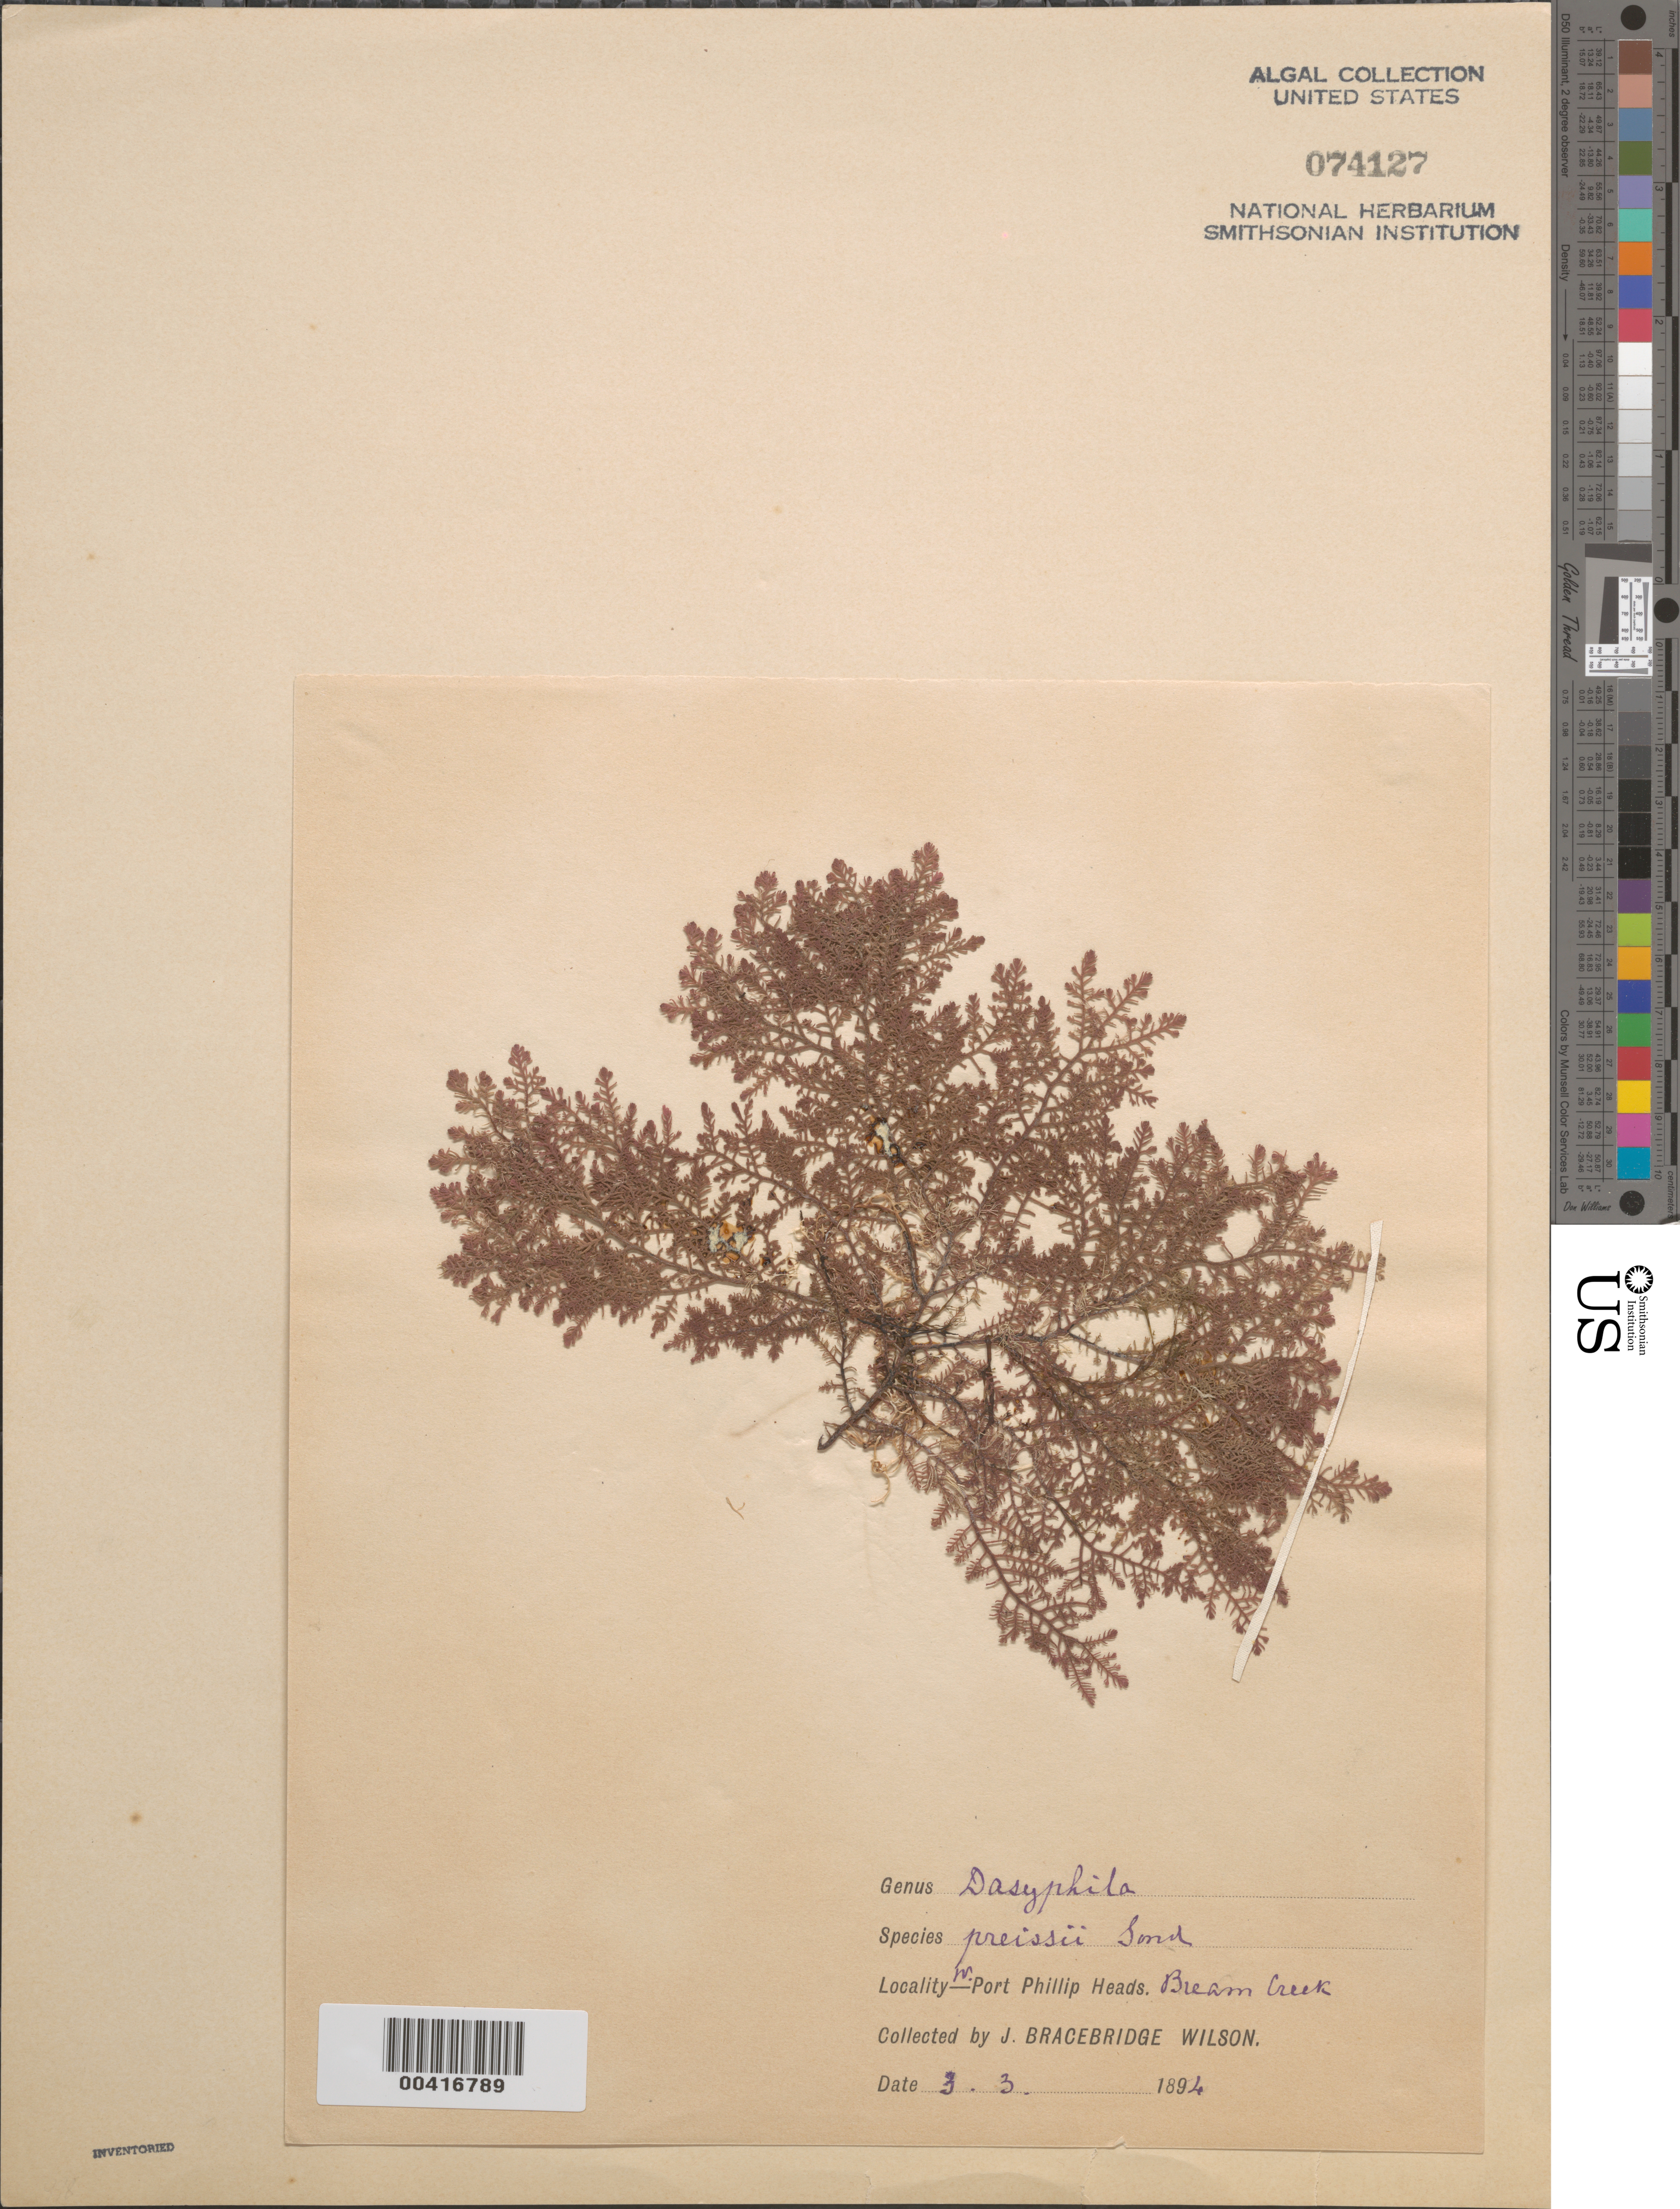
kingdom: Plantae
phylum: Rhodophyta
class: Florideophyceae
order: Ceramiales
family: Ceramiaceae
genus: Dasyphila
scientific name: Dasyphila preissii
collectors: J. B. Wilson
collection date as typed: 03 Mar 1894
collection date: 1894-03-03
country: Australia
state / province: Victoria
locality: Bream creek, port phillip heads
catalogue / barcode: US 74127